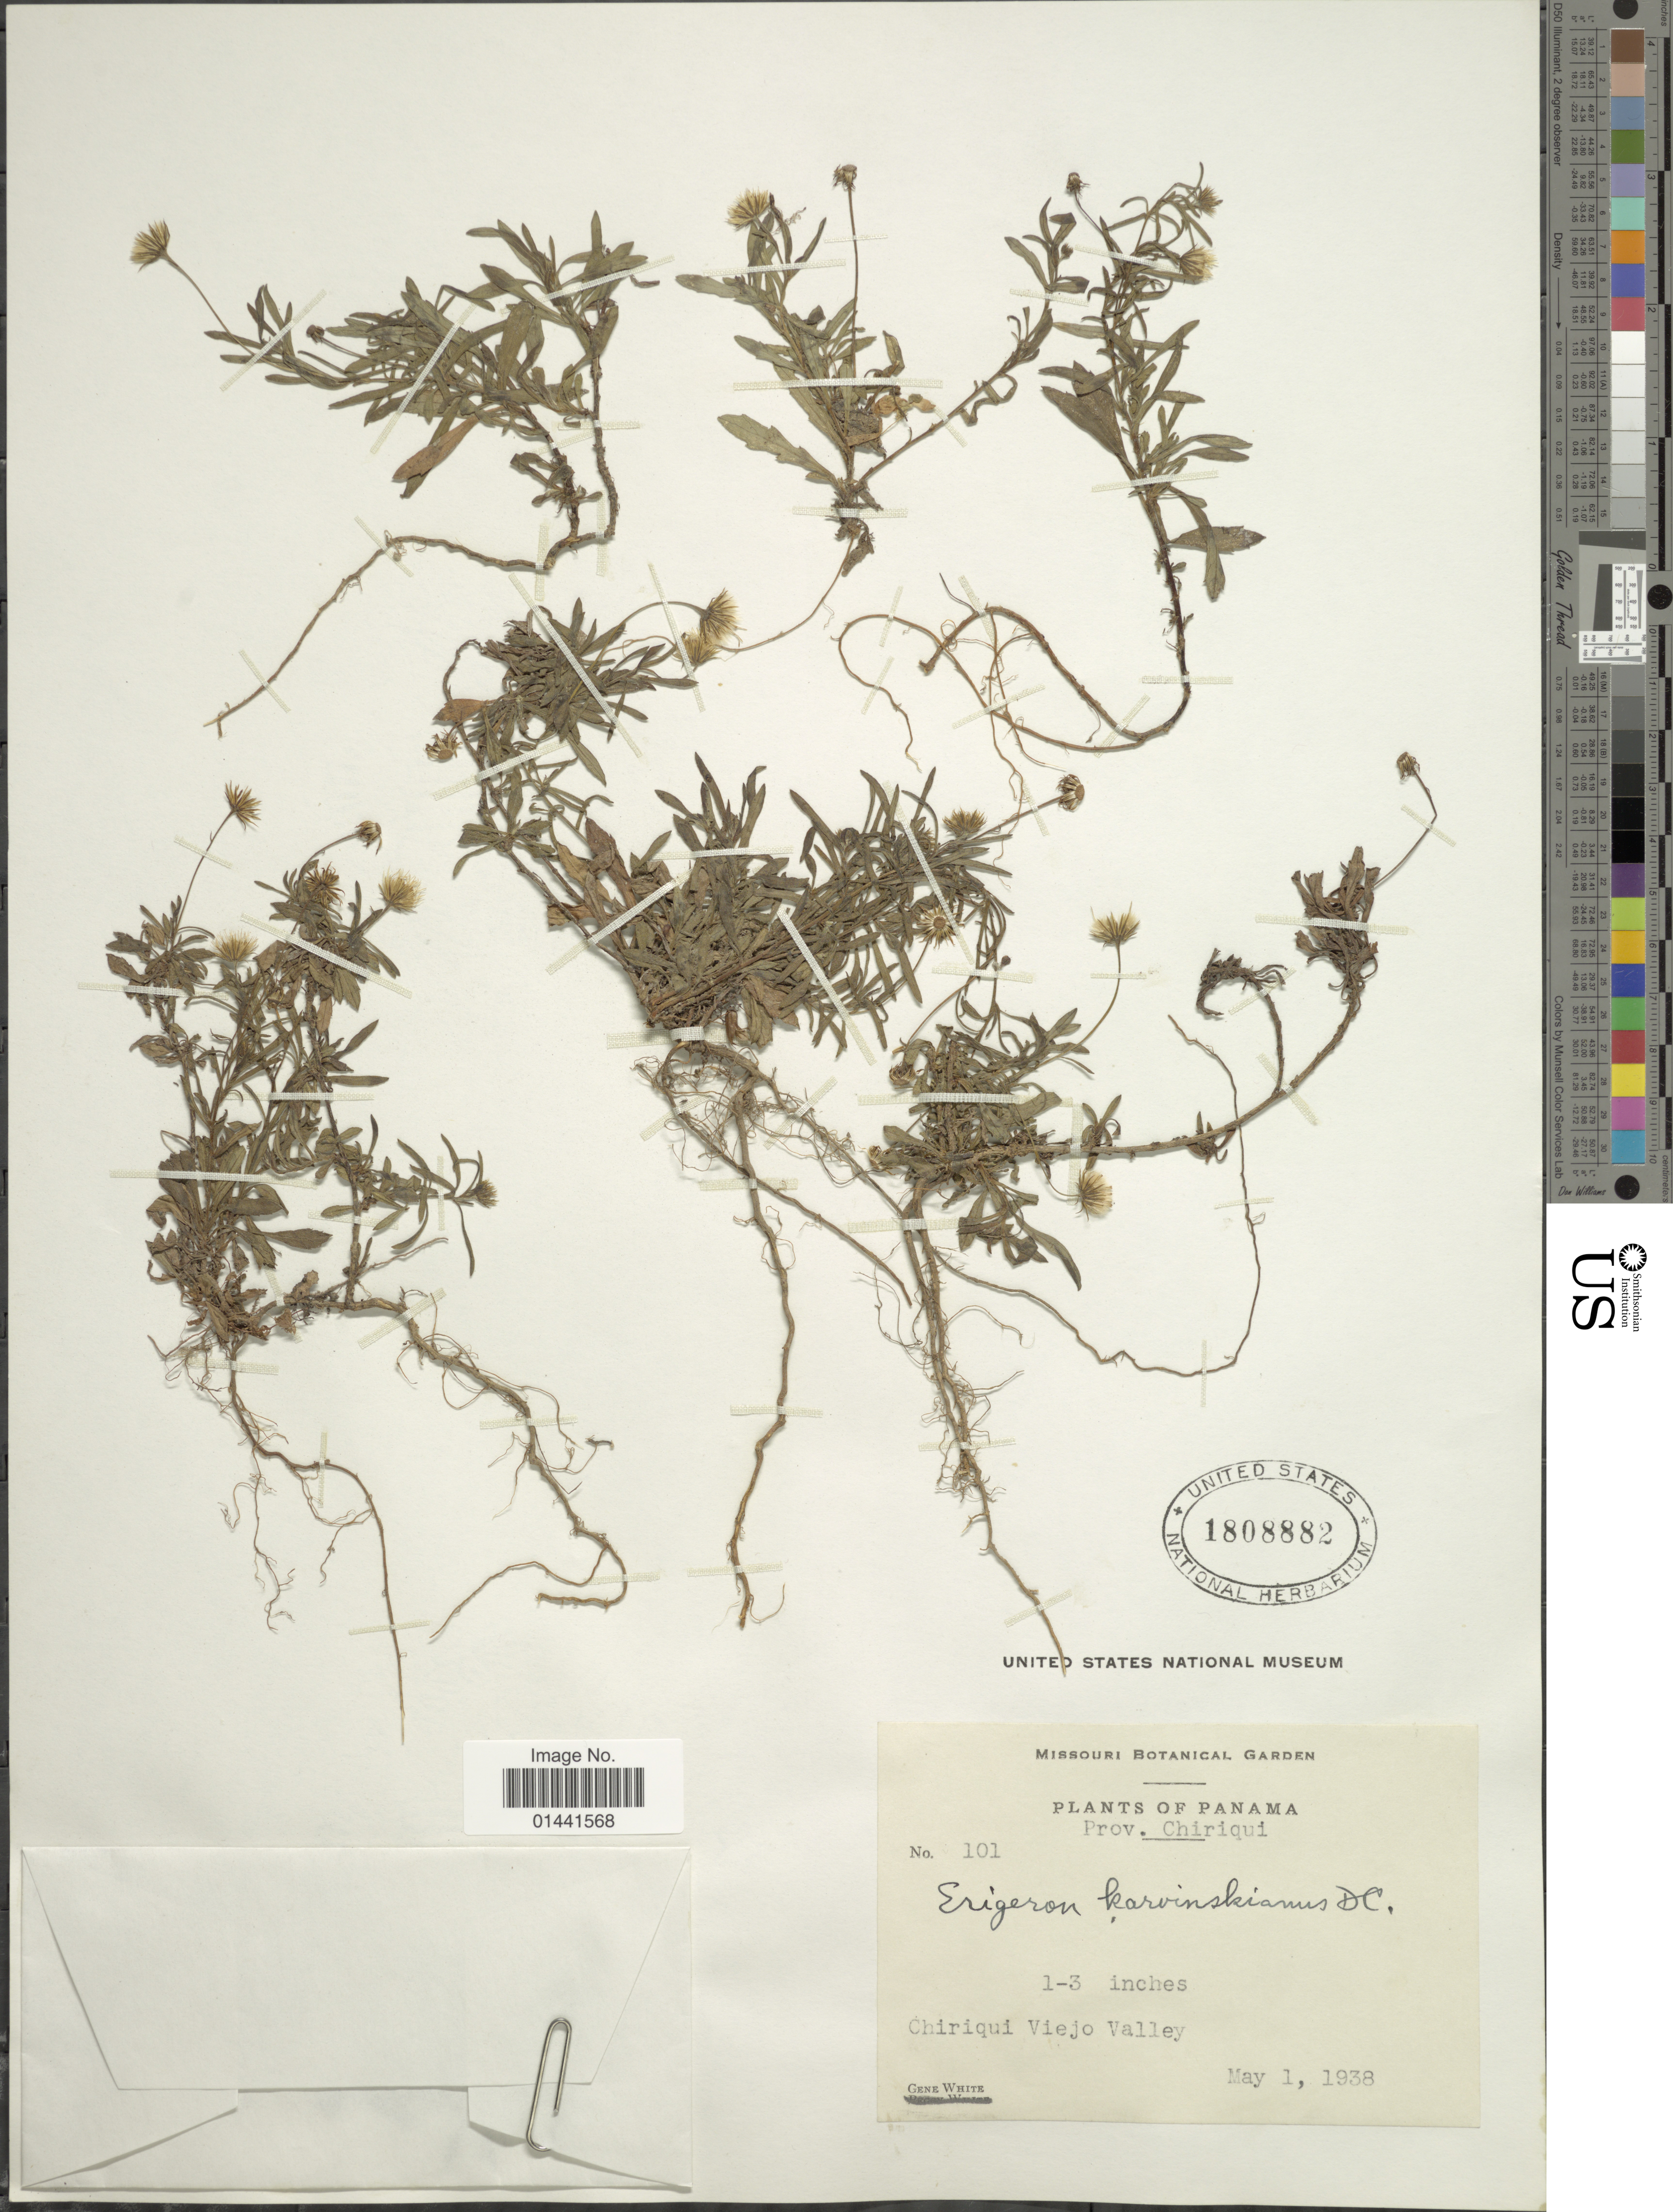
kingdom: Plantae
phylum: Tracheophyta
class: Magnoliopsida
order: Asterales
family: Asteraceae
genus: Erigeron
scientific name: Erigeron karvinskianus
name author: DC.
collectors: G. White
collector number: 101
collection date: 1938-05-01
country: Panama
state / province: Chiriqui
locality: Chiriqui Viejo Valley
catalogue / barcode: US 1808882